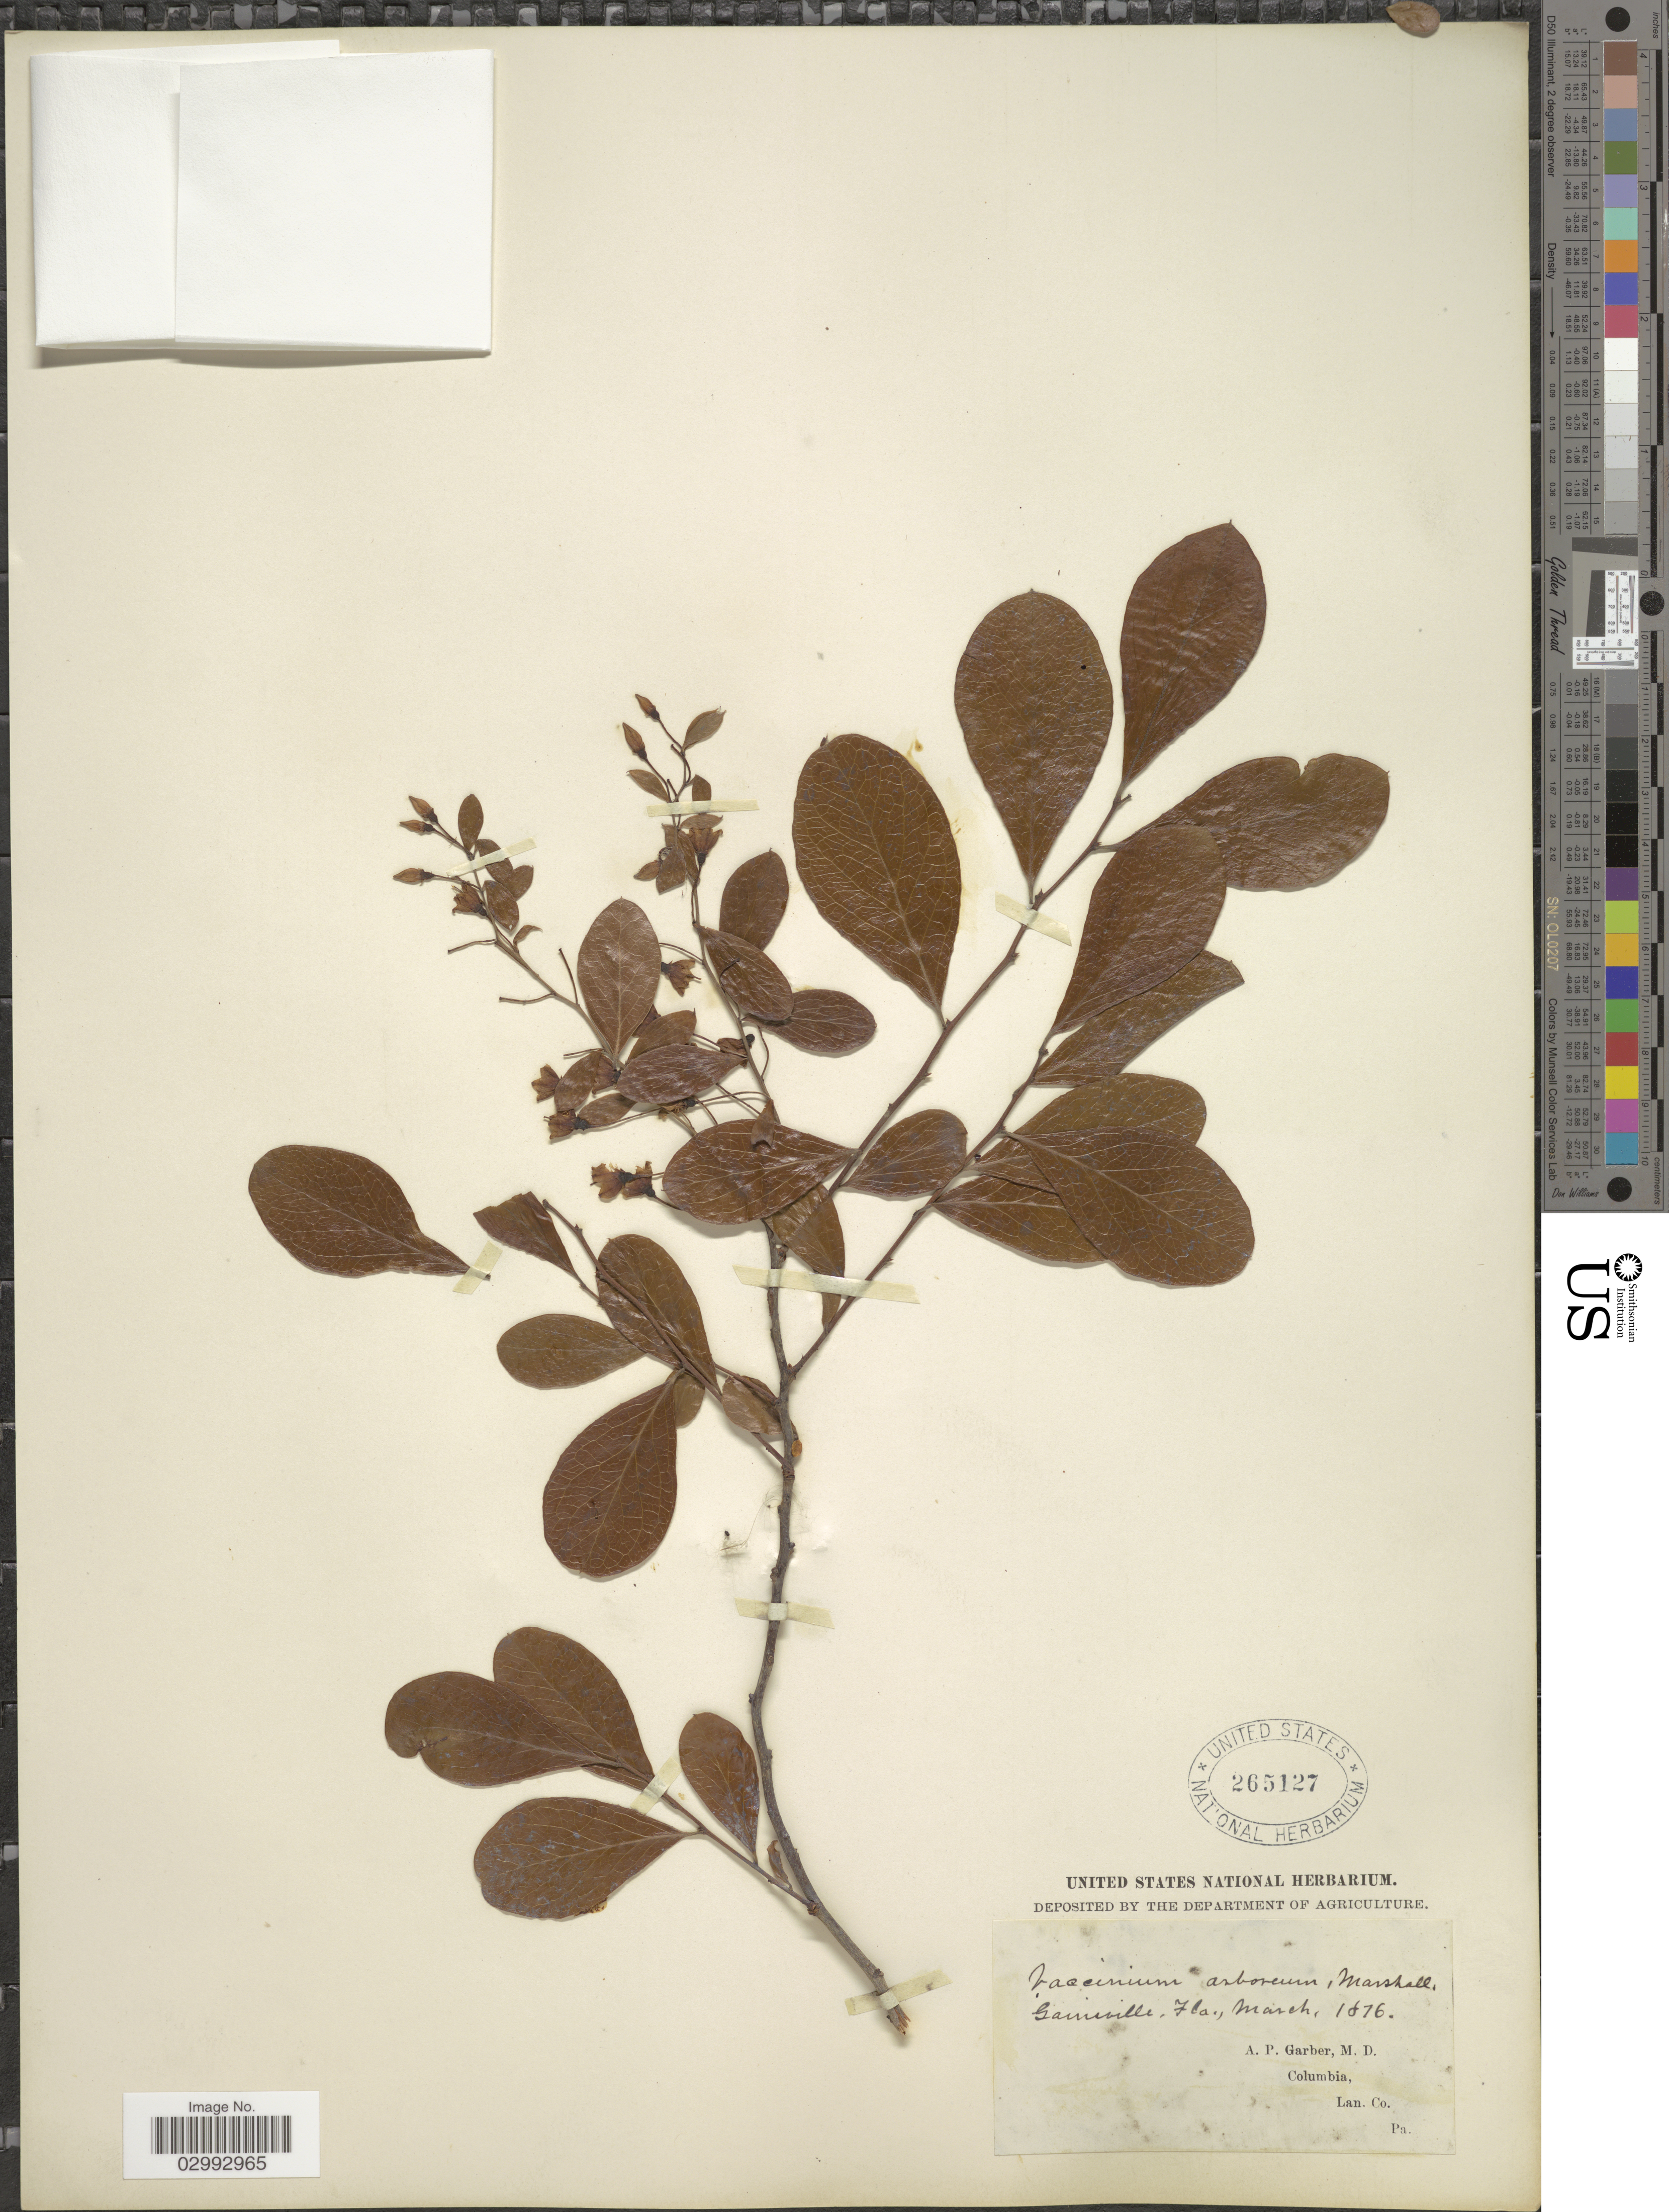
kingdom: Plantae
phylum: Tracheophyta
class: Magnoliopsida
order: Ericales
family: Ericaceae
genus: Batodendron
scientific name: Batodendron arboreum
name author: Nutt.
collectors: A. P. Garber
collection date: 1876-03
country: United States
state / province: Florida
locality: Gainesville.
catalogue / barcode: US 265127